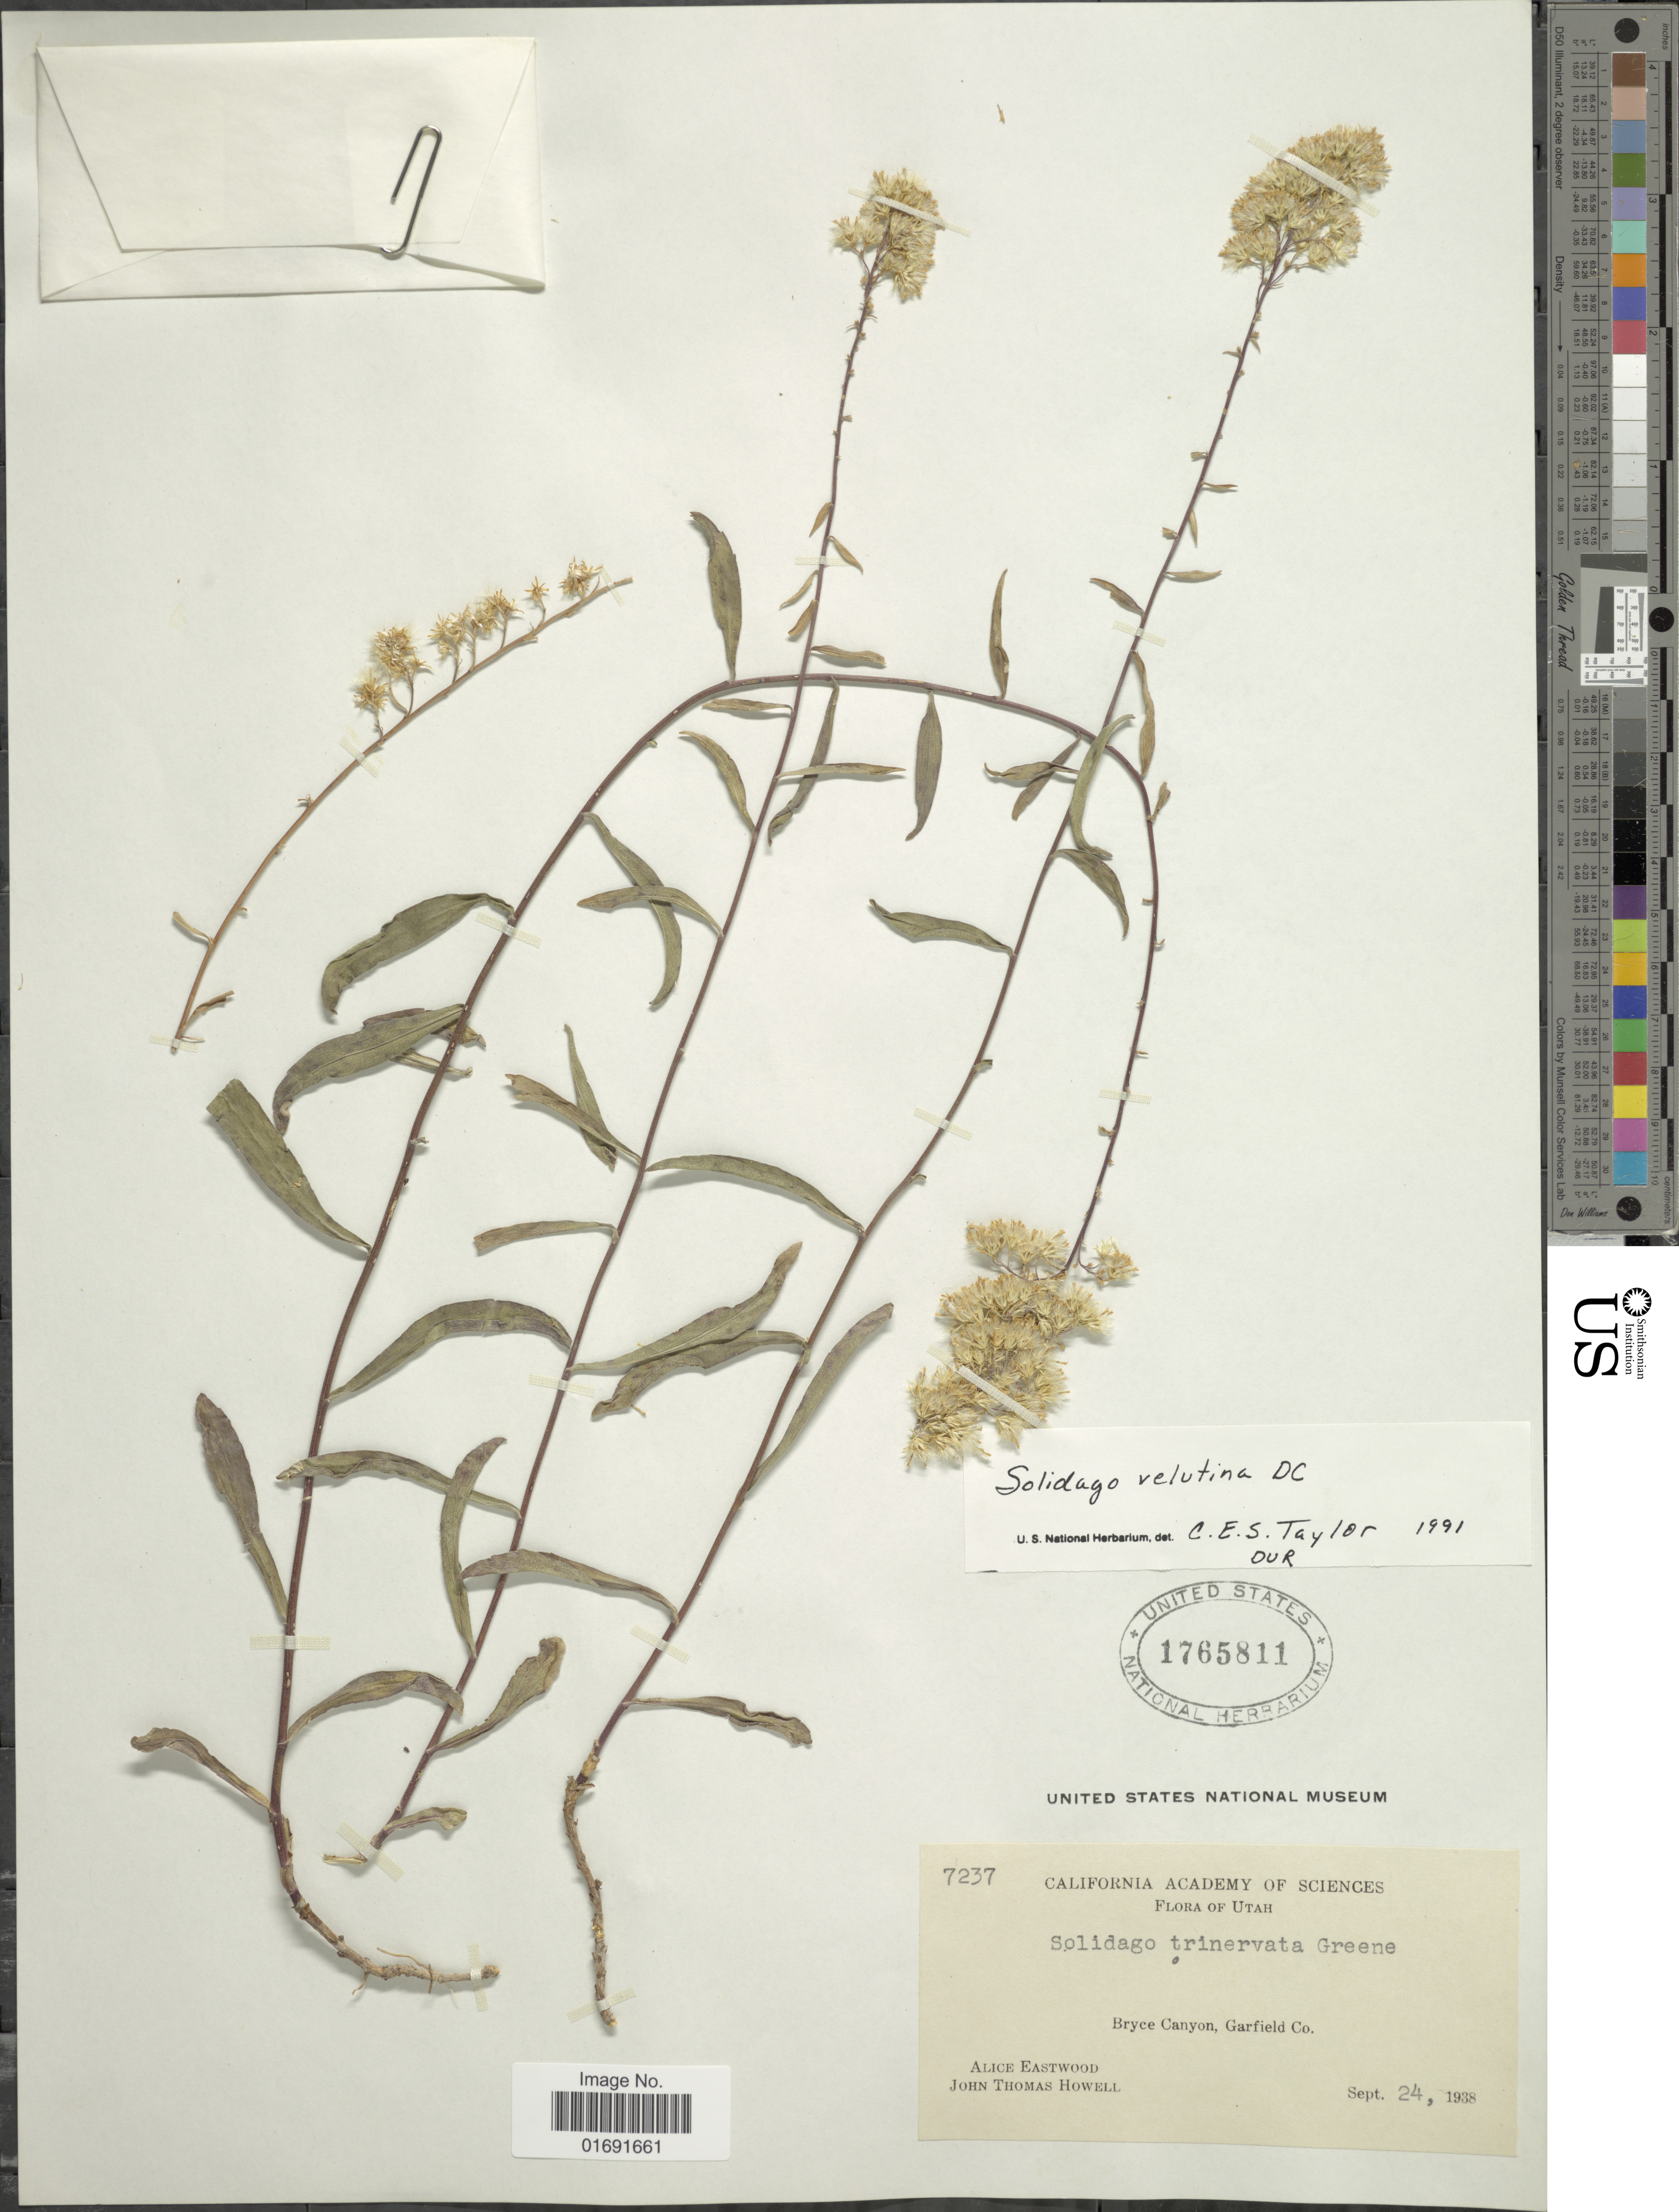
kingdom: Plantae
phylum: Tracheophyta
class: Magnoliopsida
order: Asterales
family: Asteraceae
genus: Solidago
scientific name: Solidago velutina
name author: DC.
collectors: A. Eastwood & J. T. Howell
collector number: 7237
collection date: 1938-09-24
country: United States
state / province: Utah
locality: Bryce Canyon, Garfield Co.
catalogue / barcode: US 1765811